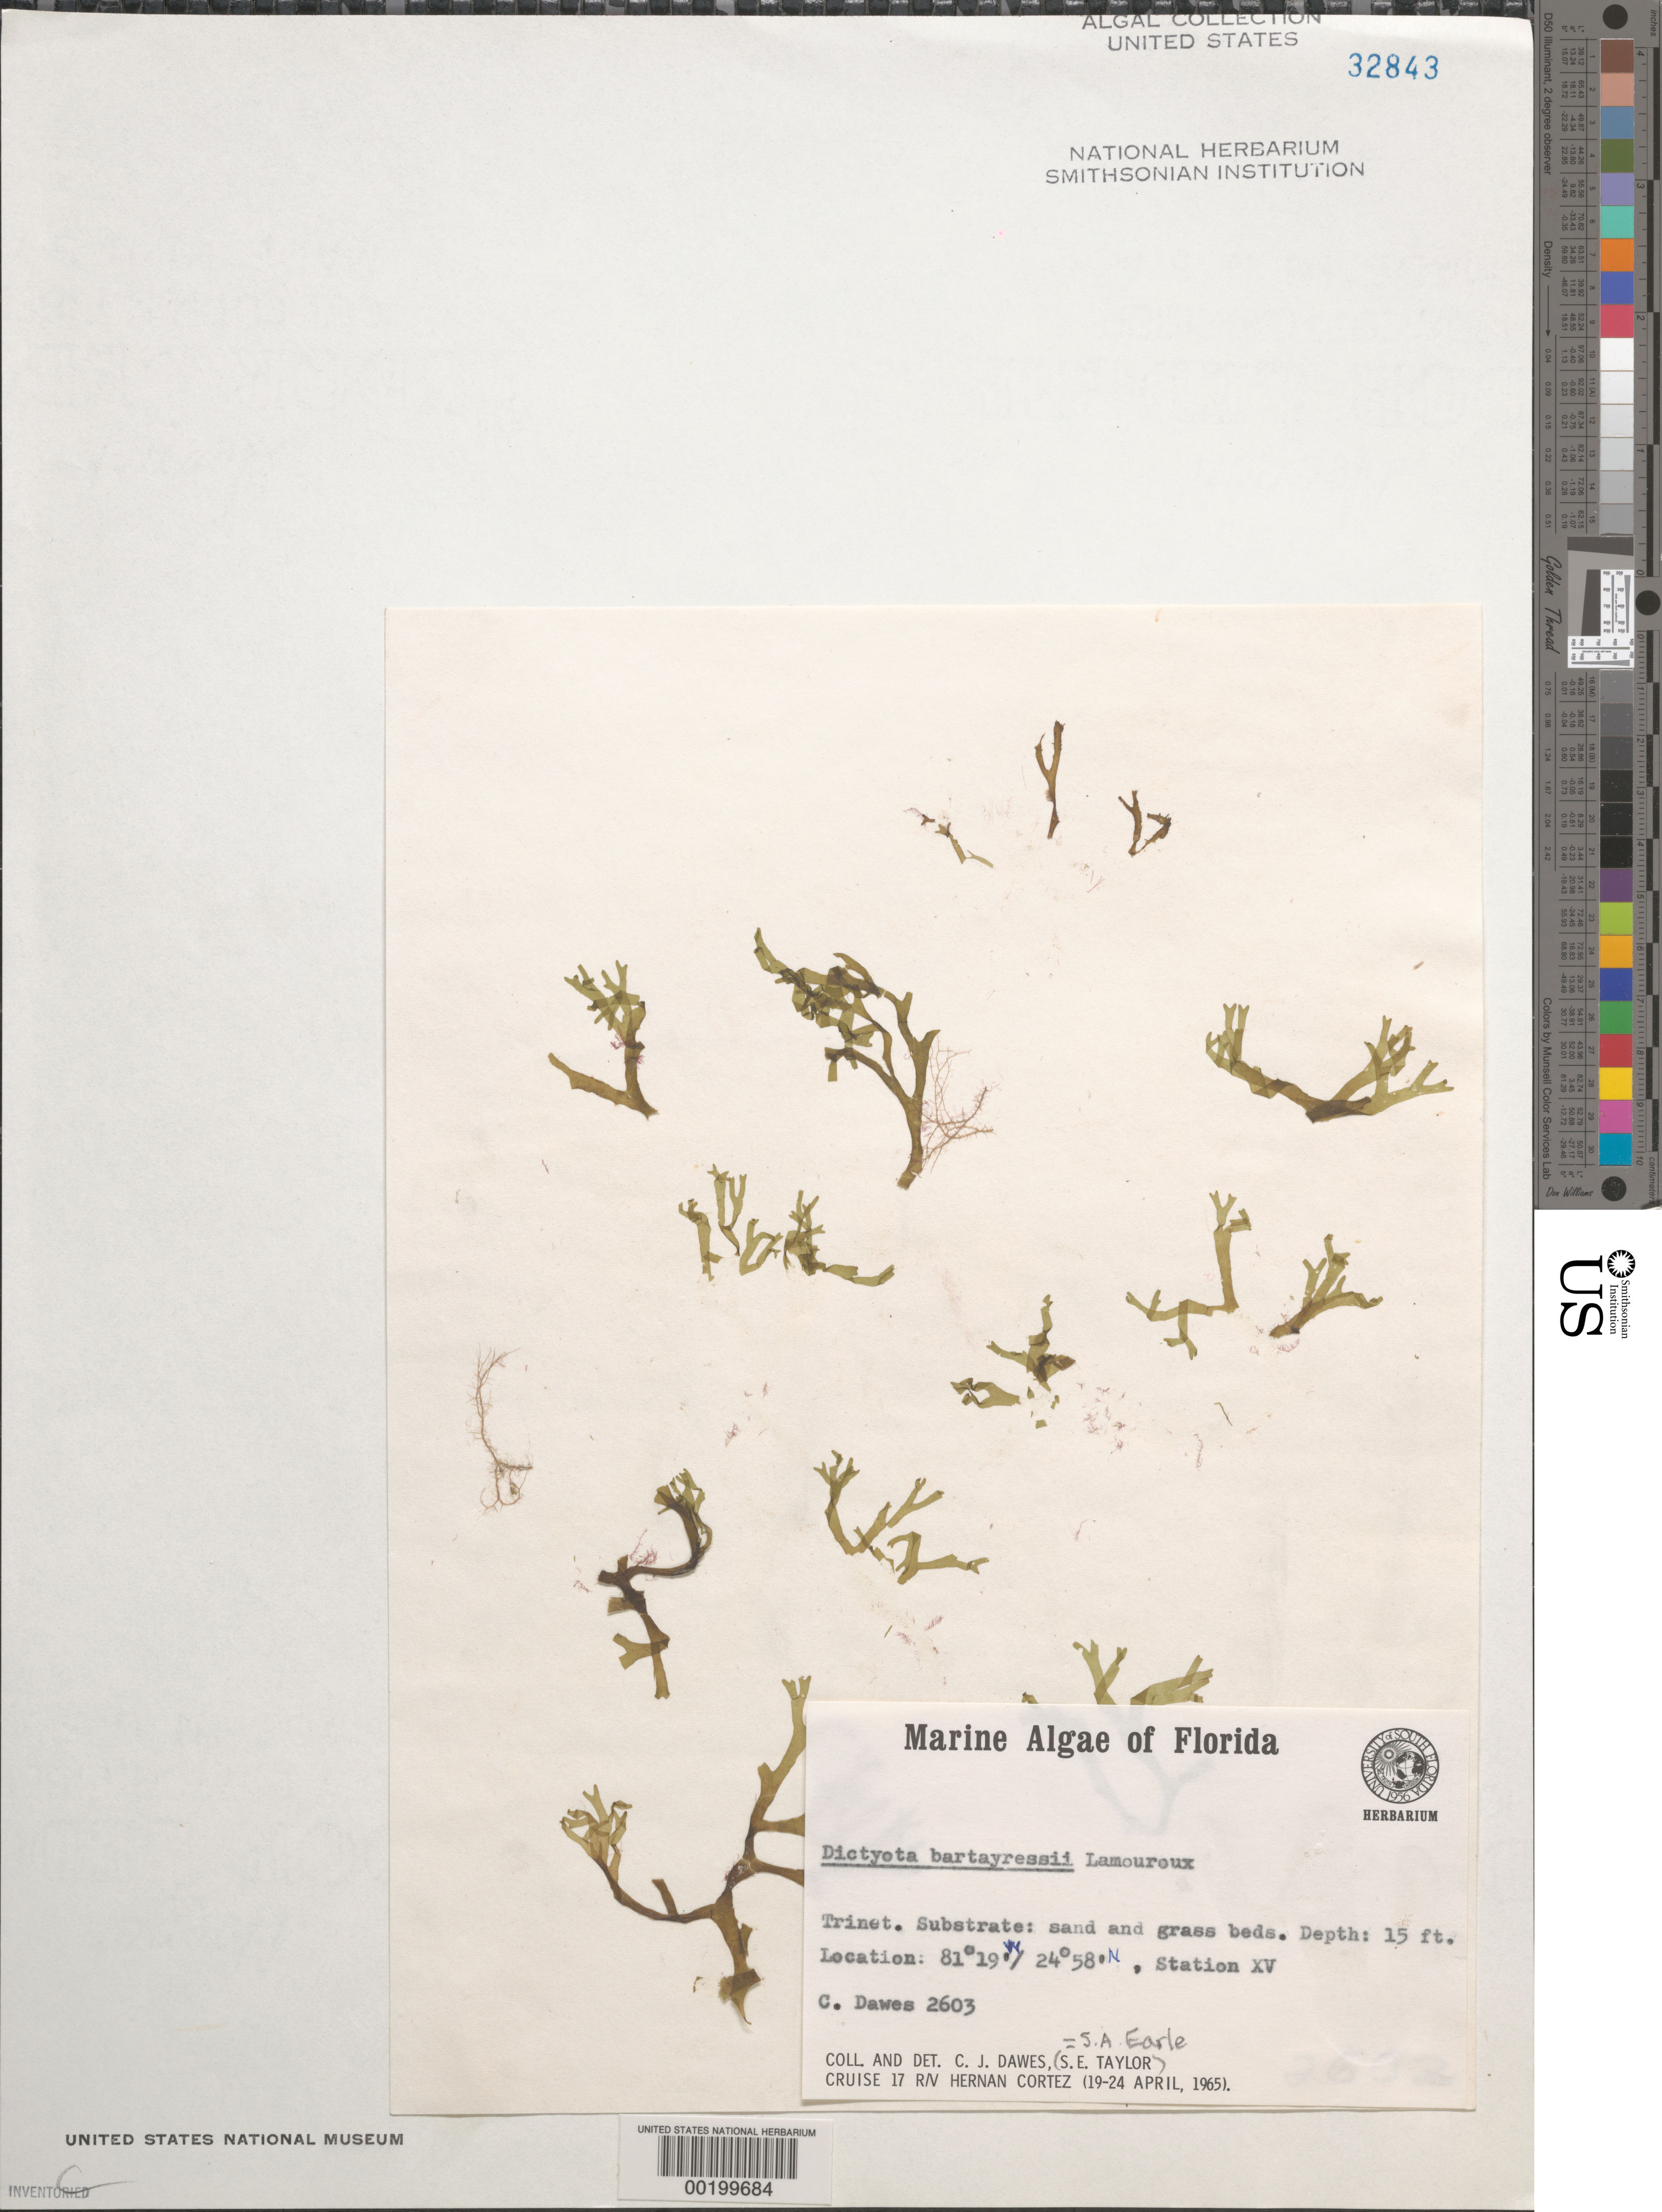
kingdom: Chromista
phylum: Ochrophyta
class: Phaeophyceae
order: Dictyotales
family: Dictyotaceae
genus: Dictyota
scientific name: Dictyota bartayresiana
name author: J.V.Lamouroux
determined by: Dawes, C. J.; Earle, S. A.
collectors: C. Dawes & S. A. Earle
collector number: Cjd 2603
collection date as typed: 19 Apr 1965 to 24 Apr 1965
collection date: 1965-04-19/1965-04-24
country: United States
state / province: Florida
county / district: Monroe County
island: Florida Keys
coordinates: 24 58' N, 81 19' W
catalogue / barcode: US 32843